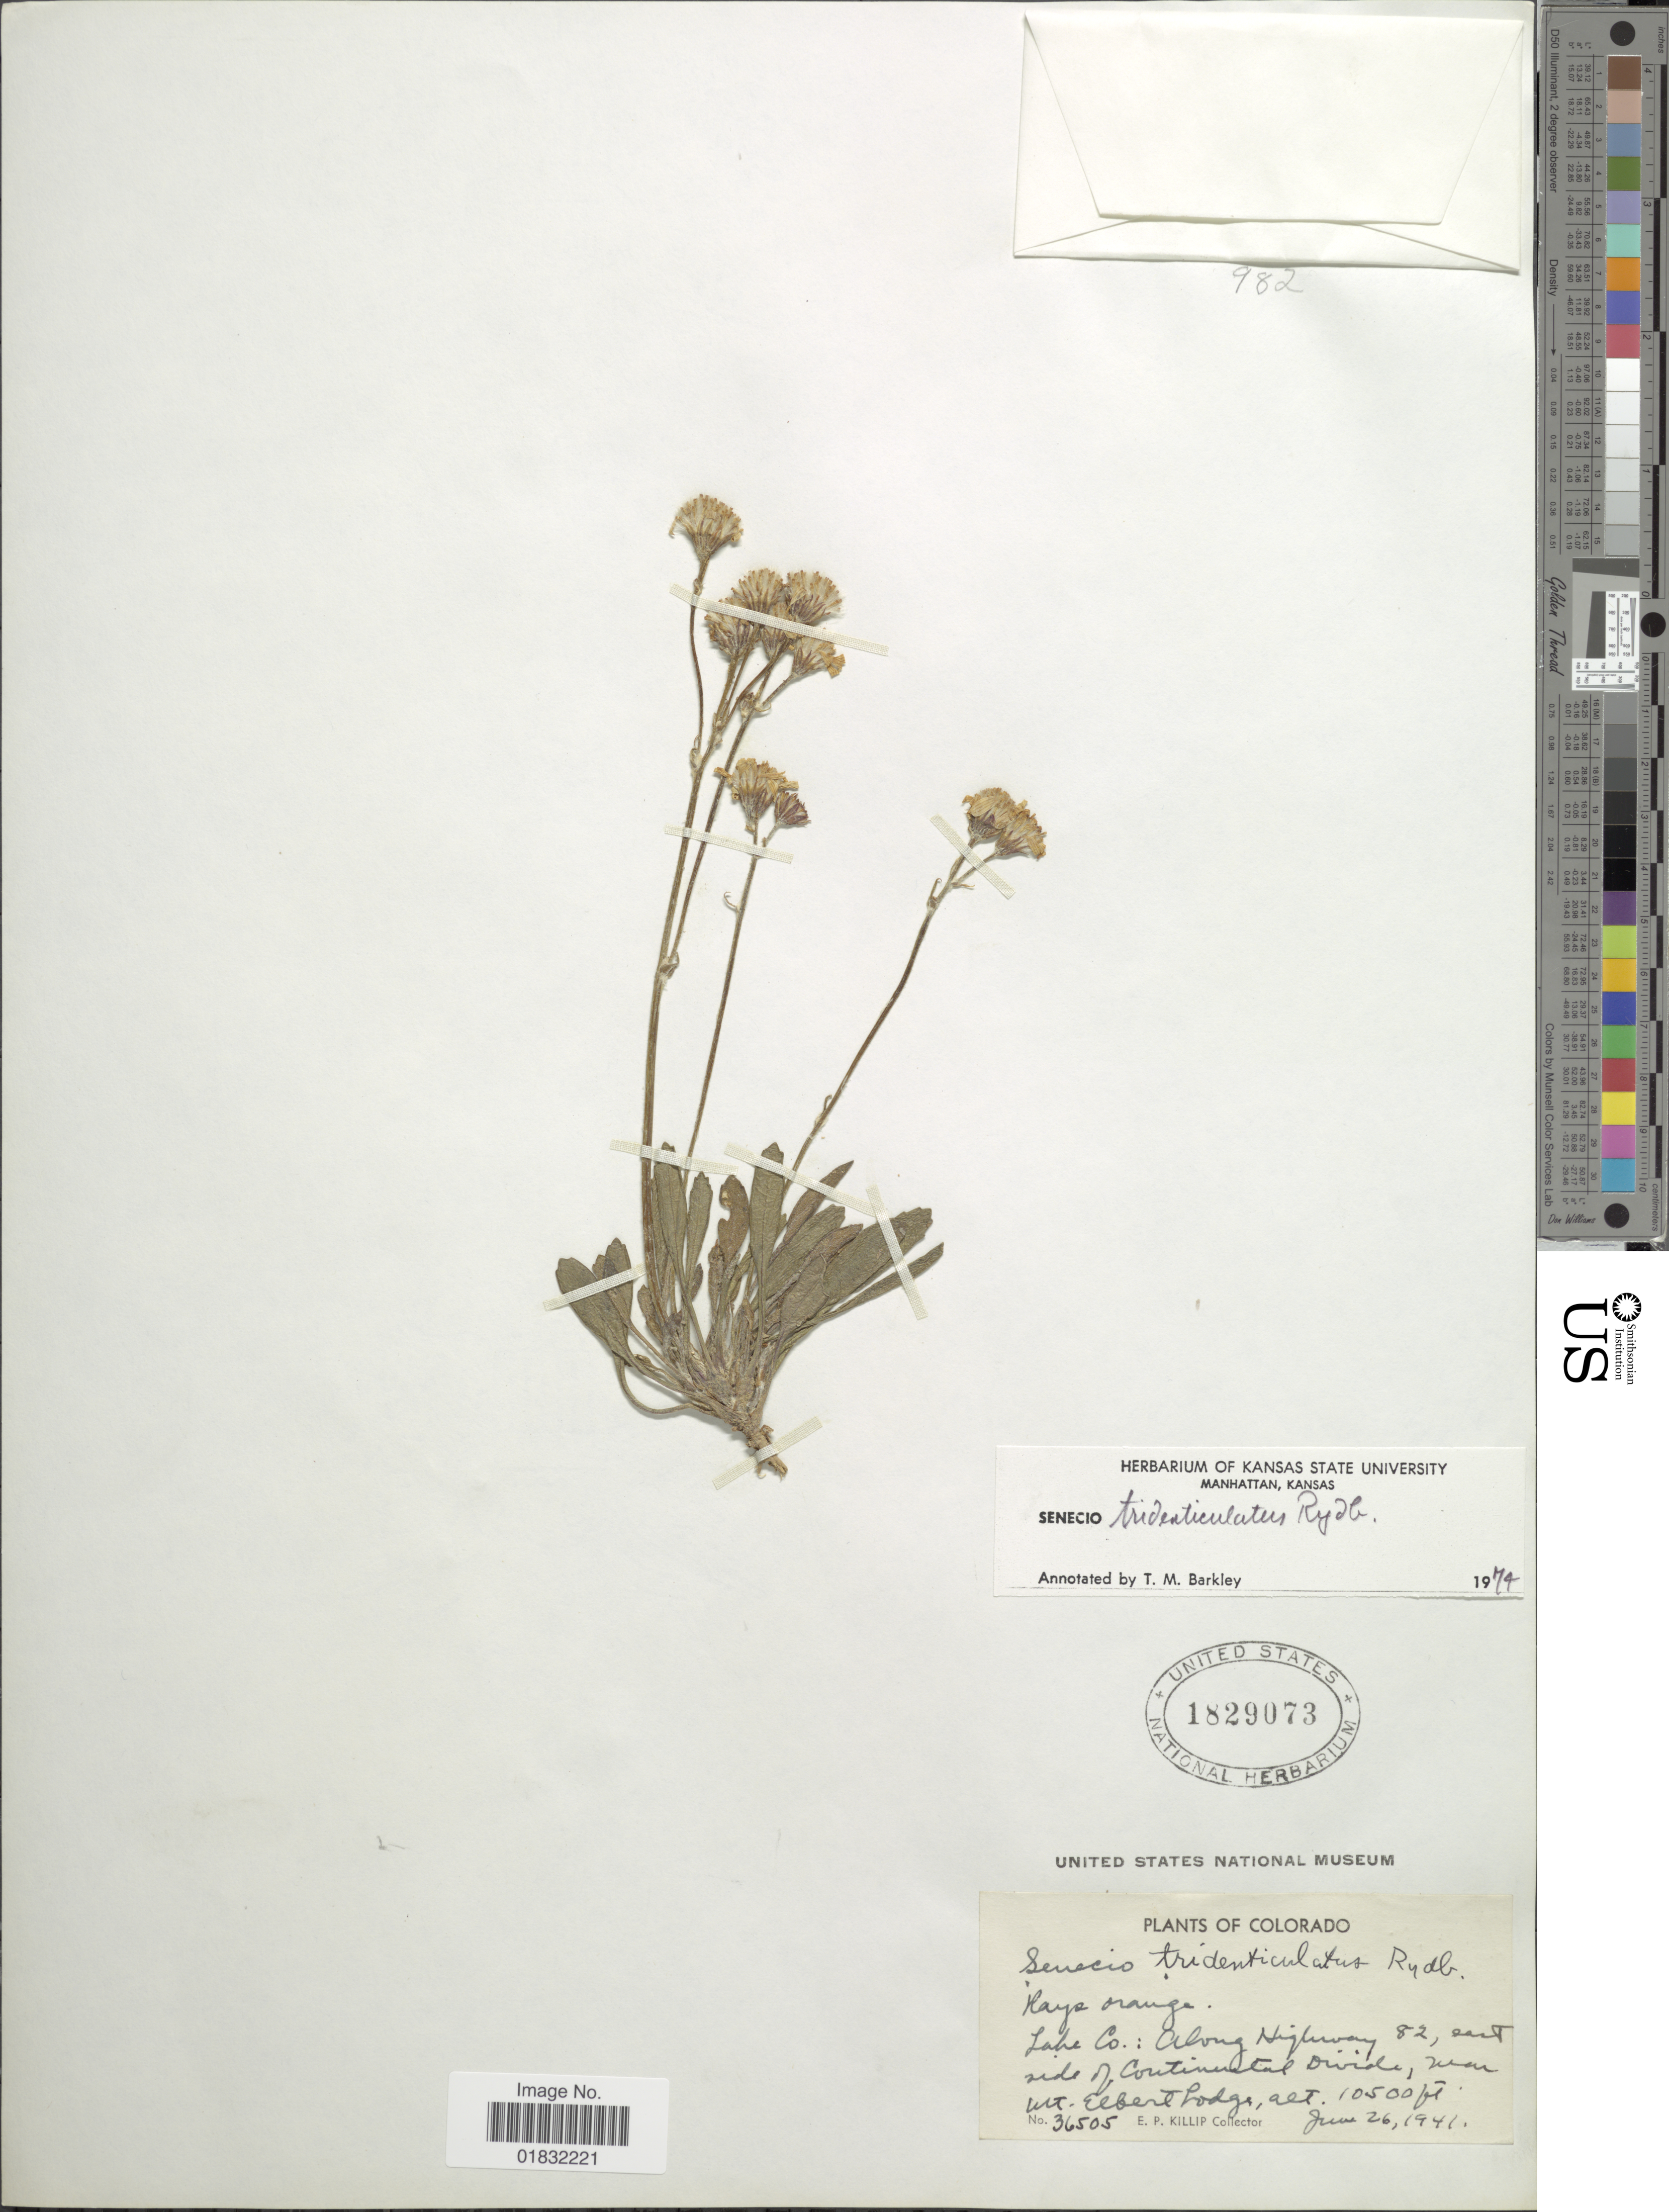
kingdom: Plantae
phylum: Tracheophyta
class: Magnoliopsida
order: Asterales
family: Asteraceae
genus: Packera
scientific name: Packera tridenticulata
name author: (Rydb.) W.A. Weber & Á. Löve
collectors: E. P. Killip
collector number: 36505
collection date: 1941-06-26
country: United States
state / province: Colorado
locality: Lake Co: Along Highway 82, east side of Continental Divide, near Elbert Lodge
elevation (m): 3200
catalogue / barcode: US 1829073